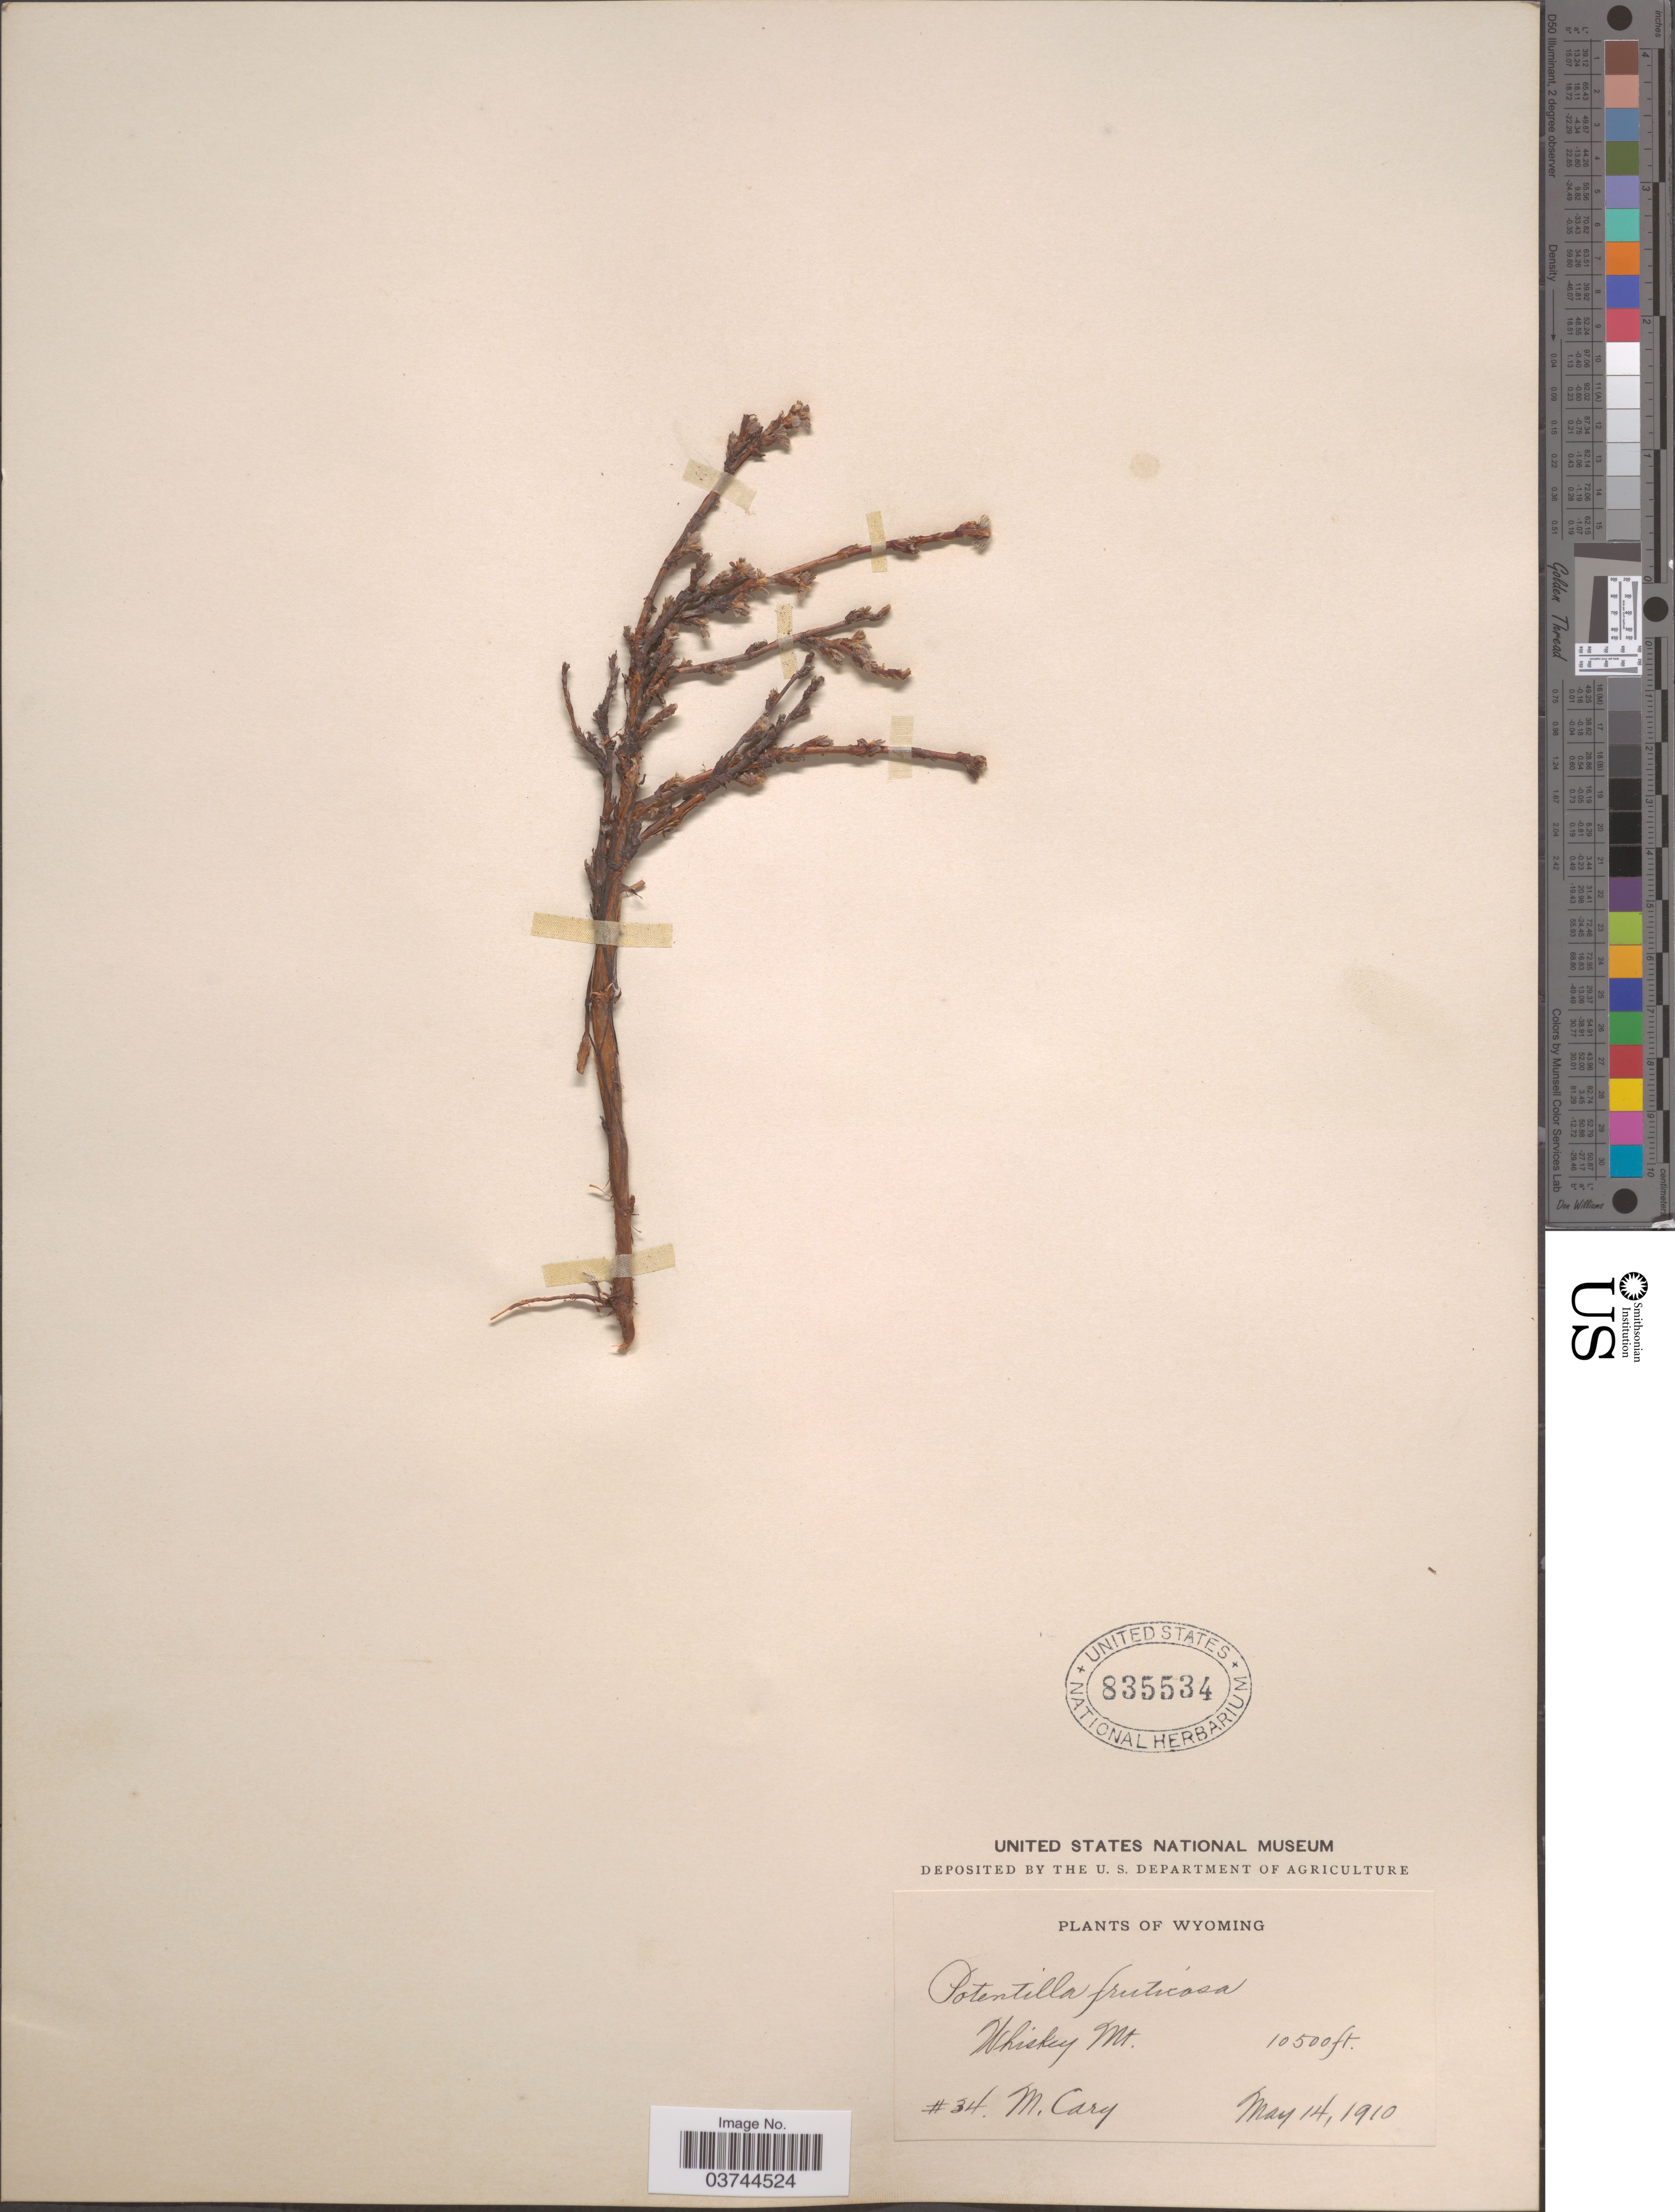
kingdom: Plantae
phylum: Tracheophyta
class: Magnoliopsida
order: Rosales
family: Rosaceae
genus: Dasiphora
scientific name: Dasiphora fruticosa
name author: (L.) Rydb.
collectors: M. Cary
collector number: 34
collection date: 1910-05-14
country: United States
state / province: Wyoming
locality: Whiskey Mt.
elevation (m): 3200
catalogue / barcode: US 835534